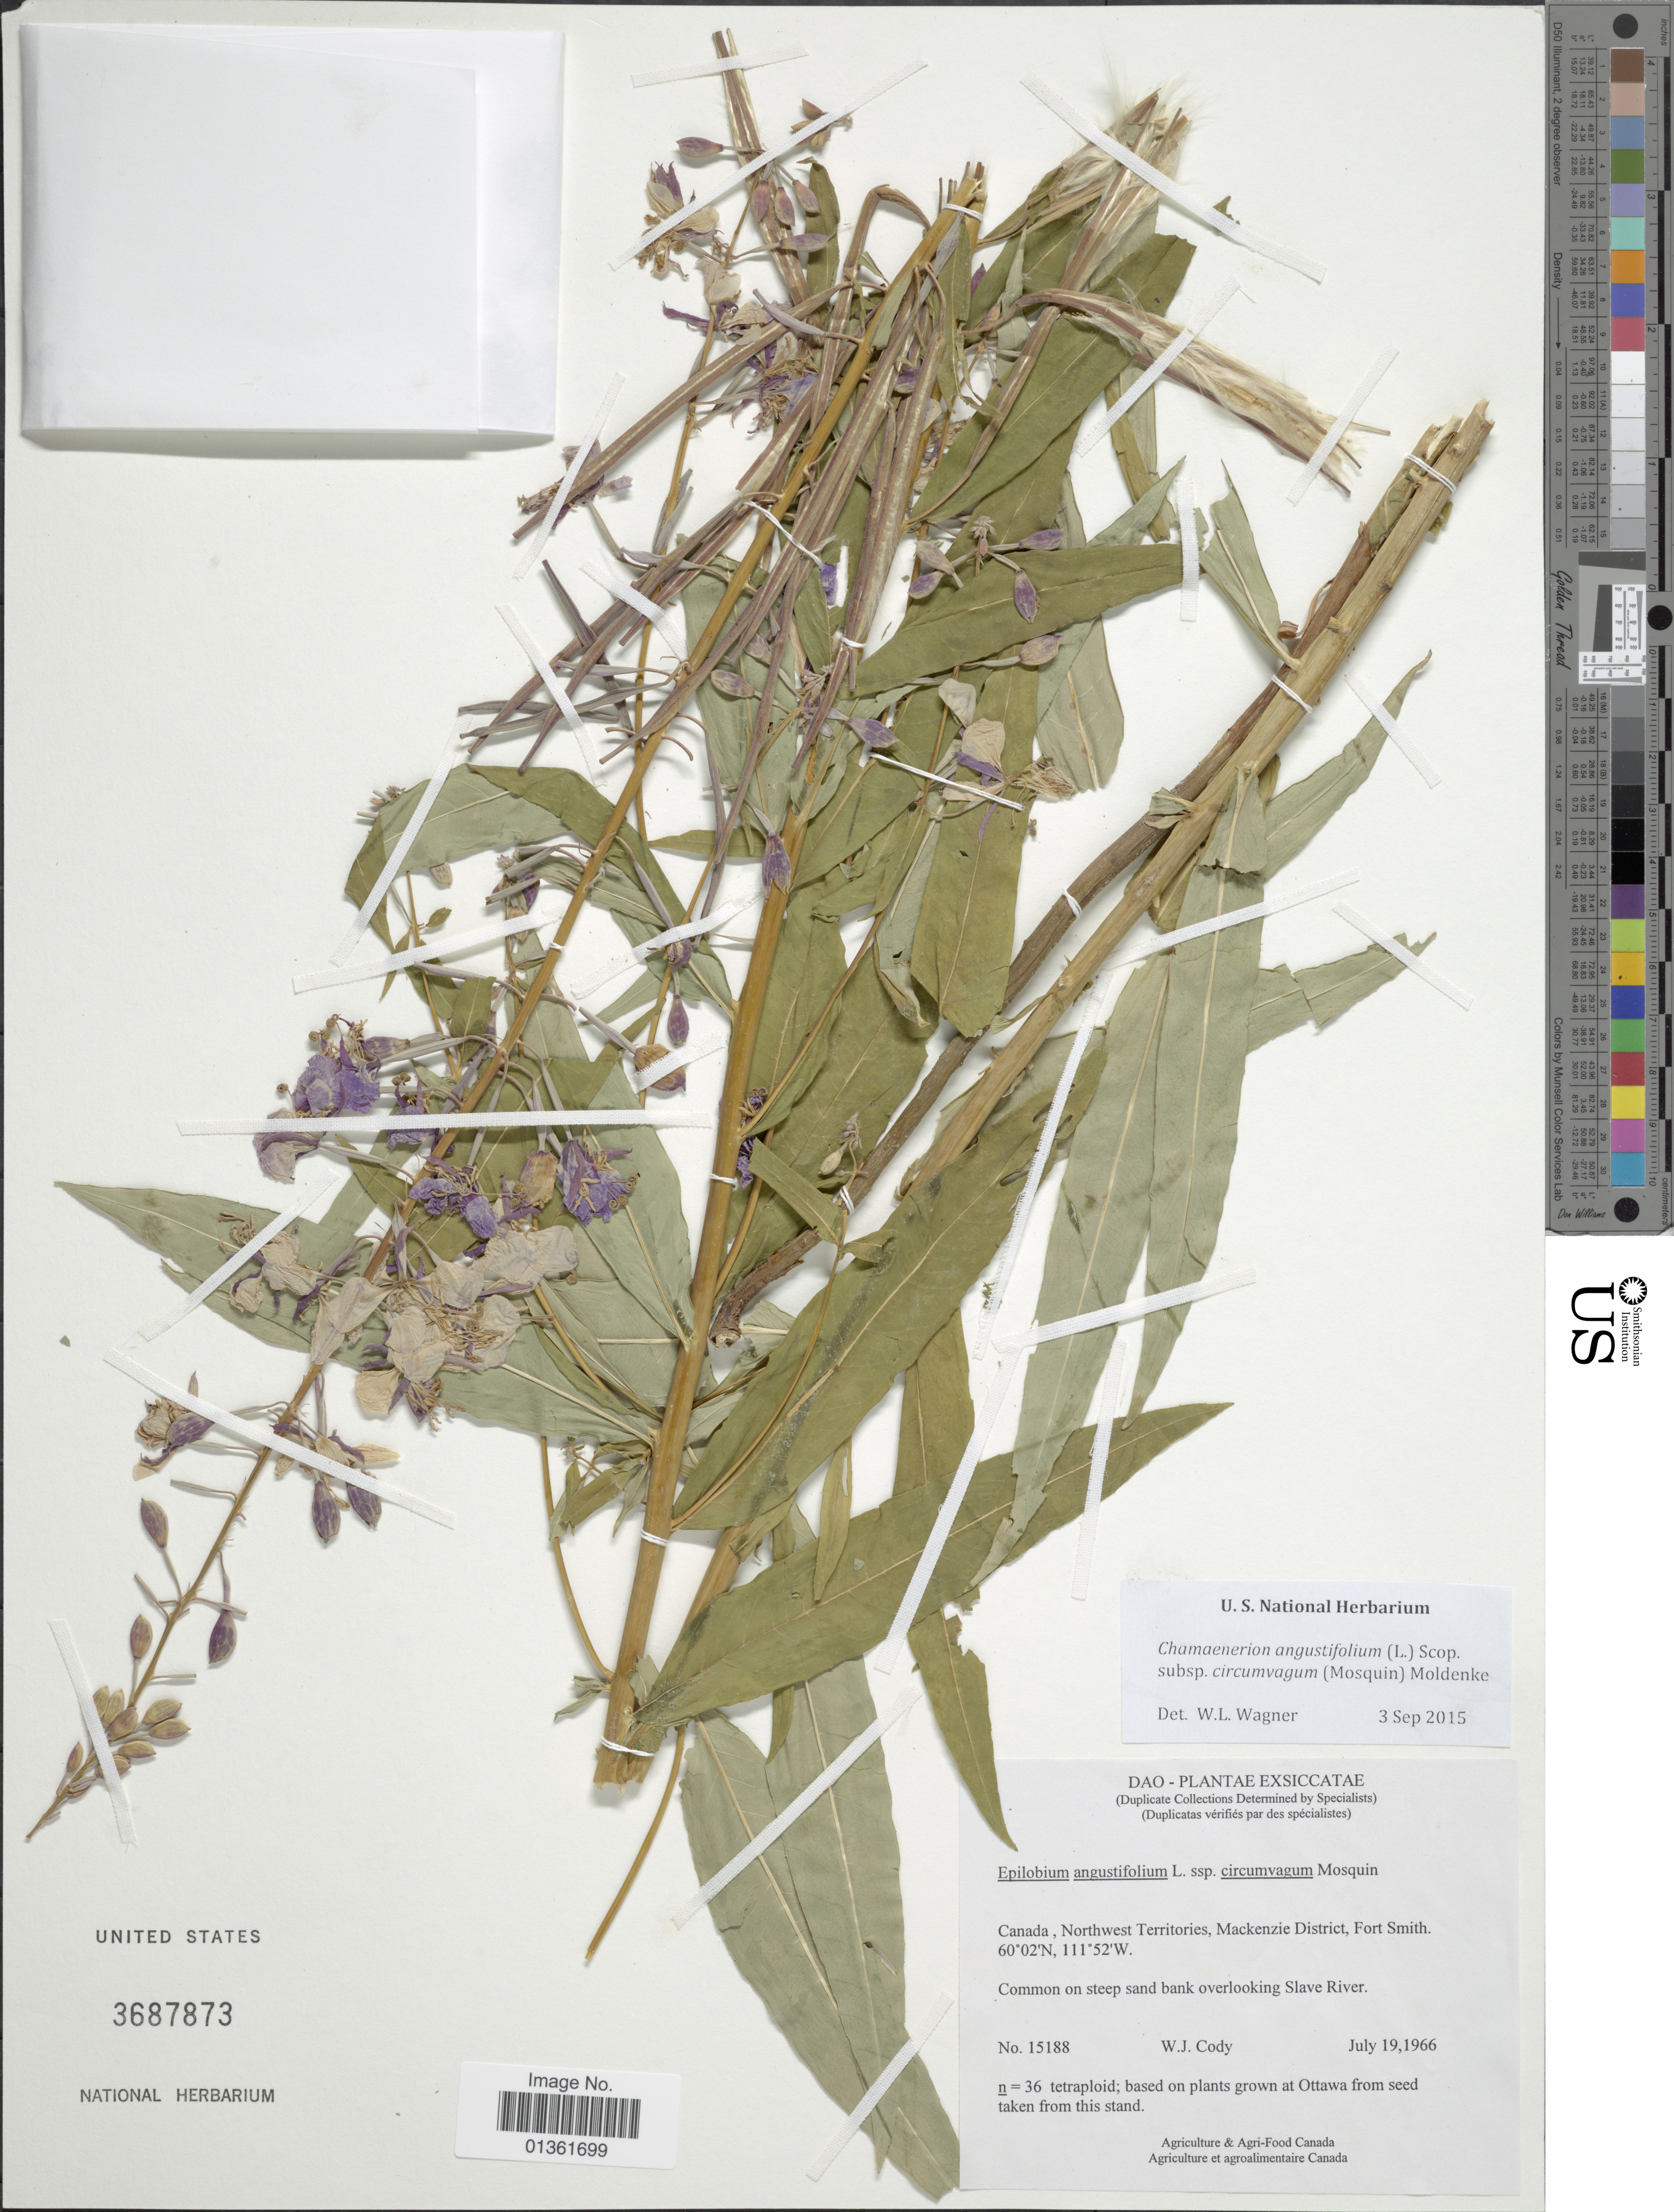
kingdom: Plantae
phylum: Tracheophyta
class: Magnoliopsida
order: Myrtales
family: Onagraceae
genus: Chamaenerion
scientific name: Chamaenerion angustifolium subsp. circumvagum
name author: (Mosquin) Moldenke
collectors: W. Cody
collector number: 15188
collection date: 1966-07-19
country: Canada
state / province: Northwest Territories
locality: Mackenzie District, Fort Smith.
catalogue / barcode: US 3687873